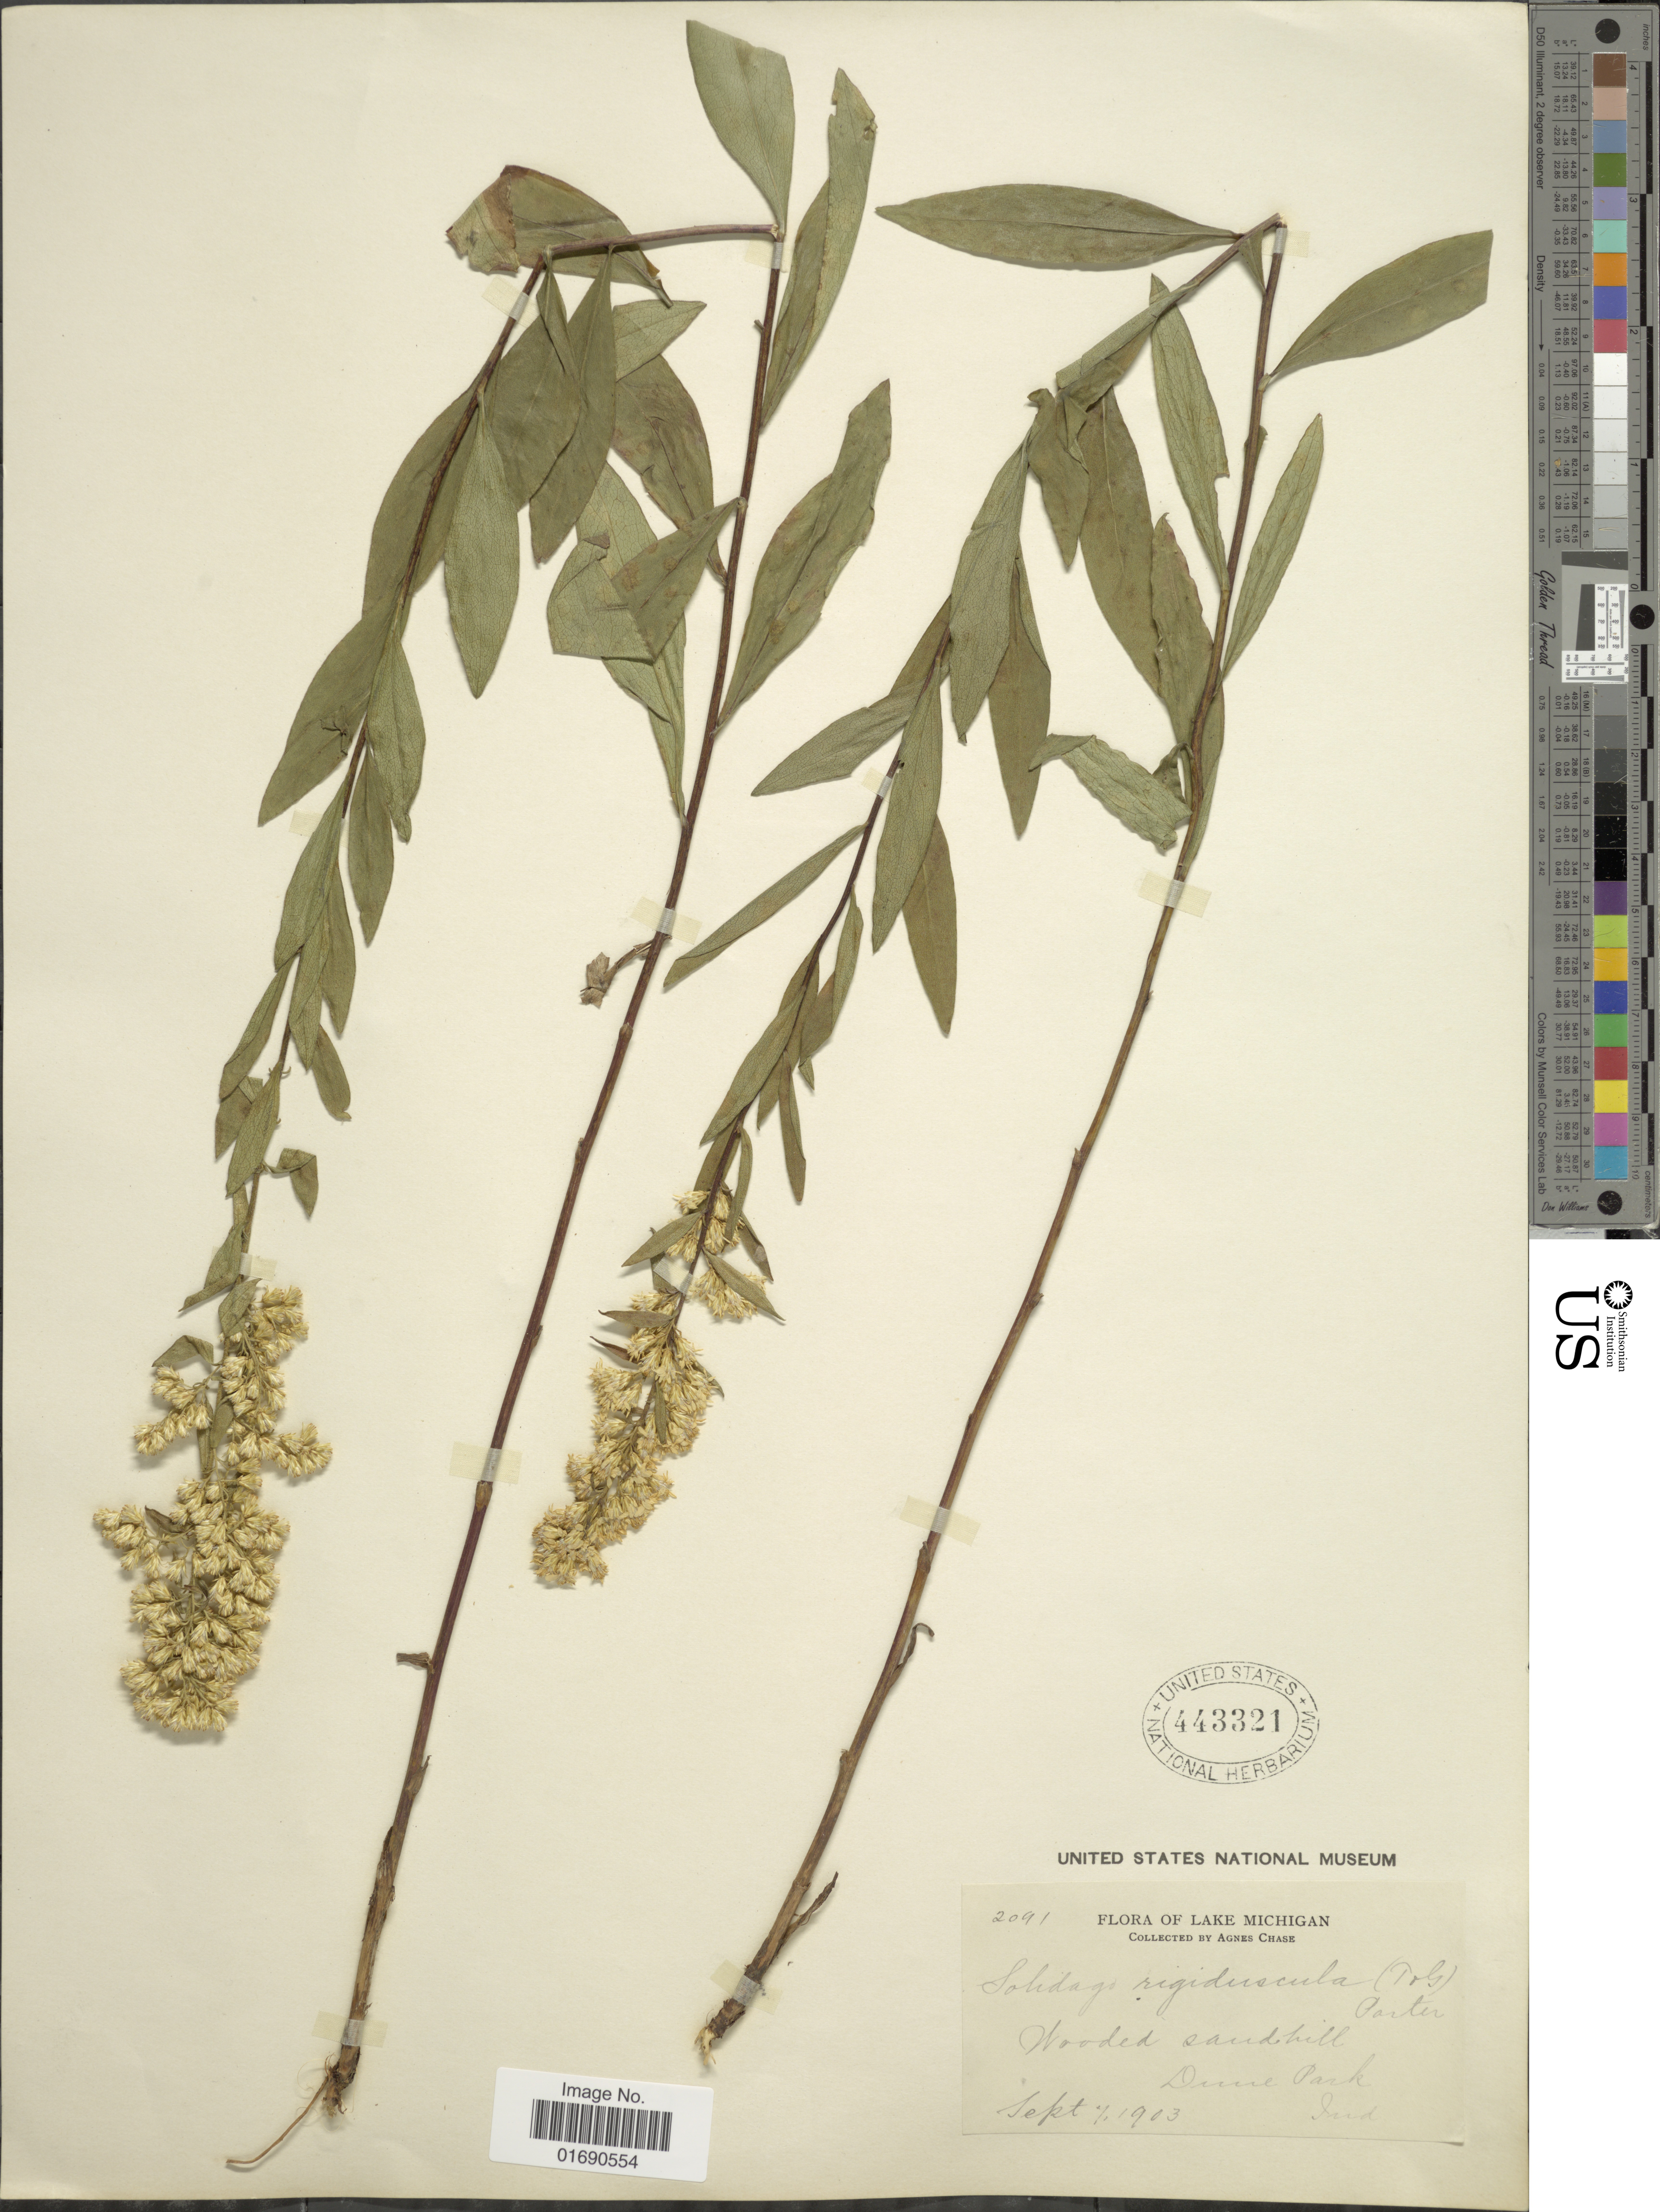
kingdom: Plantae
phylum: Tracheophyta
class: Magnoliopsida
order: Asterales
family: Asteraceae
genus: Solidago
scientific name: Solidago speciosa var. angustata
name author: Torr. & A. Gray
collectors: A. Chase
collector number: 2091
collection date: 1903-09-07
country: United States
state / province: Indiana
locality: Wooded sandhill, Dune Park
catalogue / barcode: US 443321